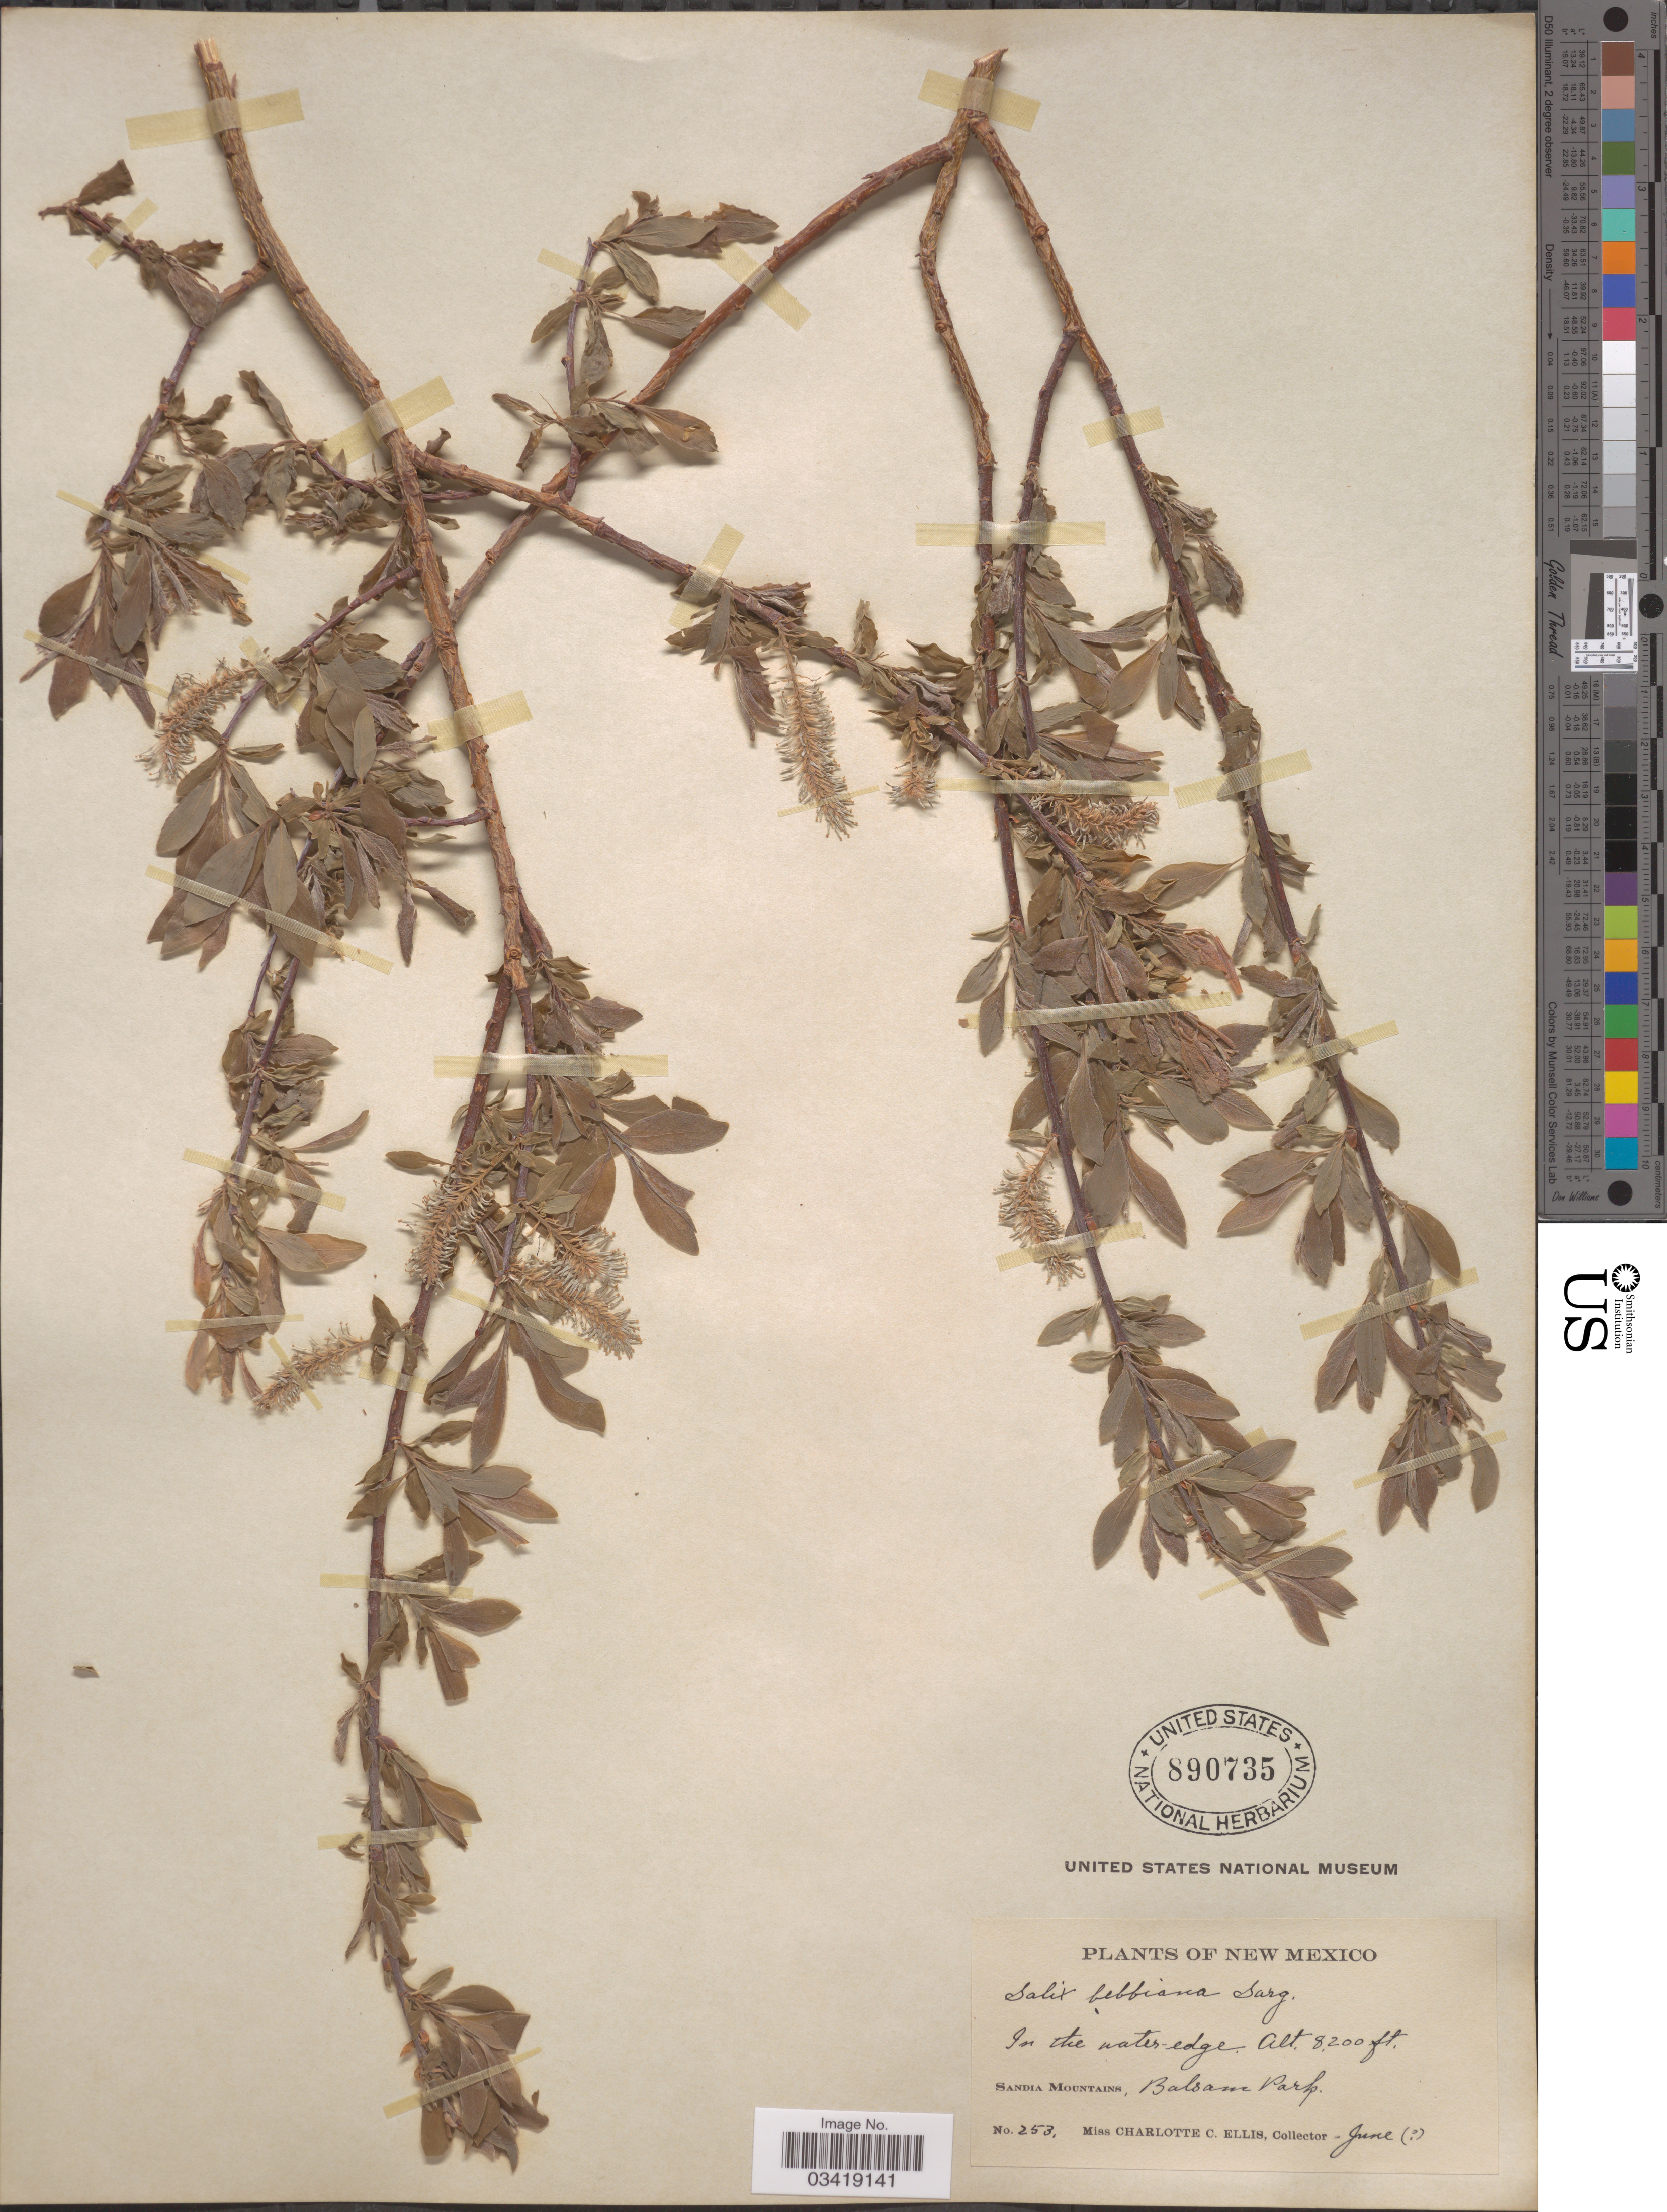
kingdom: Plantae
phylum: Tracheophyta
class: Magnoliopsida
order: Malpighiales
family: Salicaceae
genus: Salix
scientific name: Salix bebbiana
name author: Sarg.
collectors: C. C. Ellis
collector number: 253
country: United States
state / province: New Mexico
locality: In the water edge. Sandia Mountains, Balsam Park.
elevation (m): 2499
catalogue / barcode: US 890735